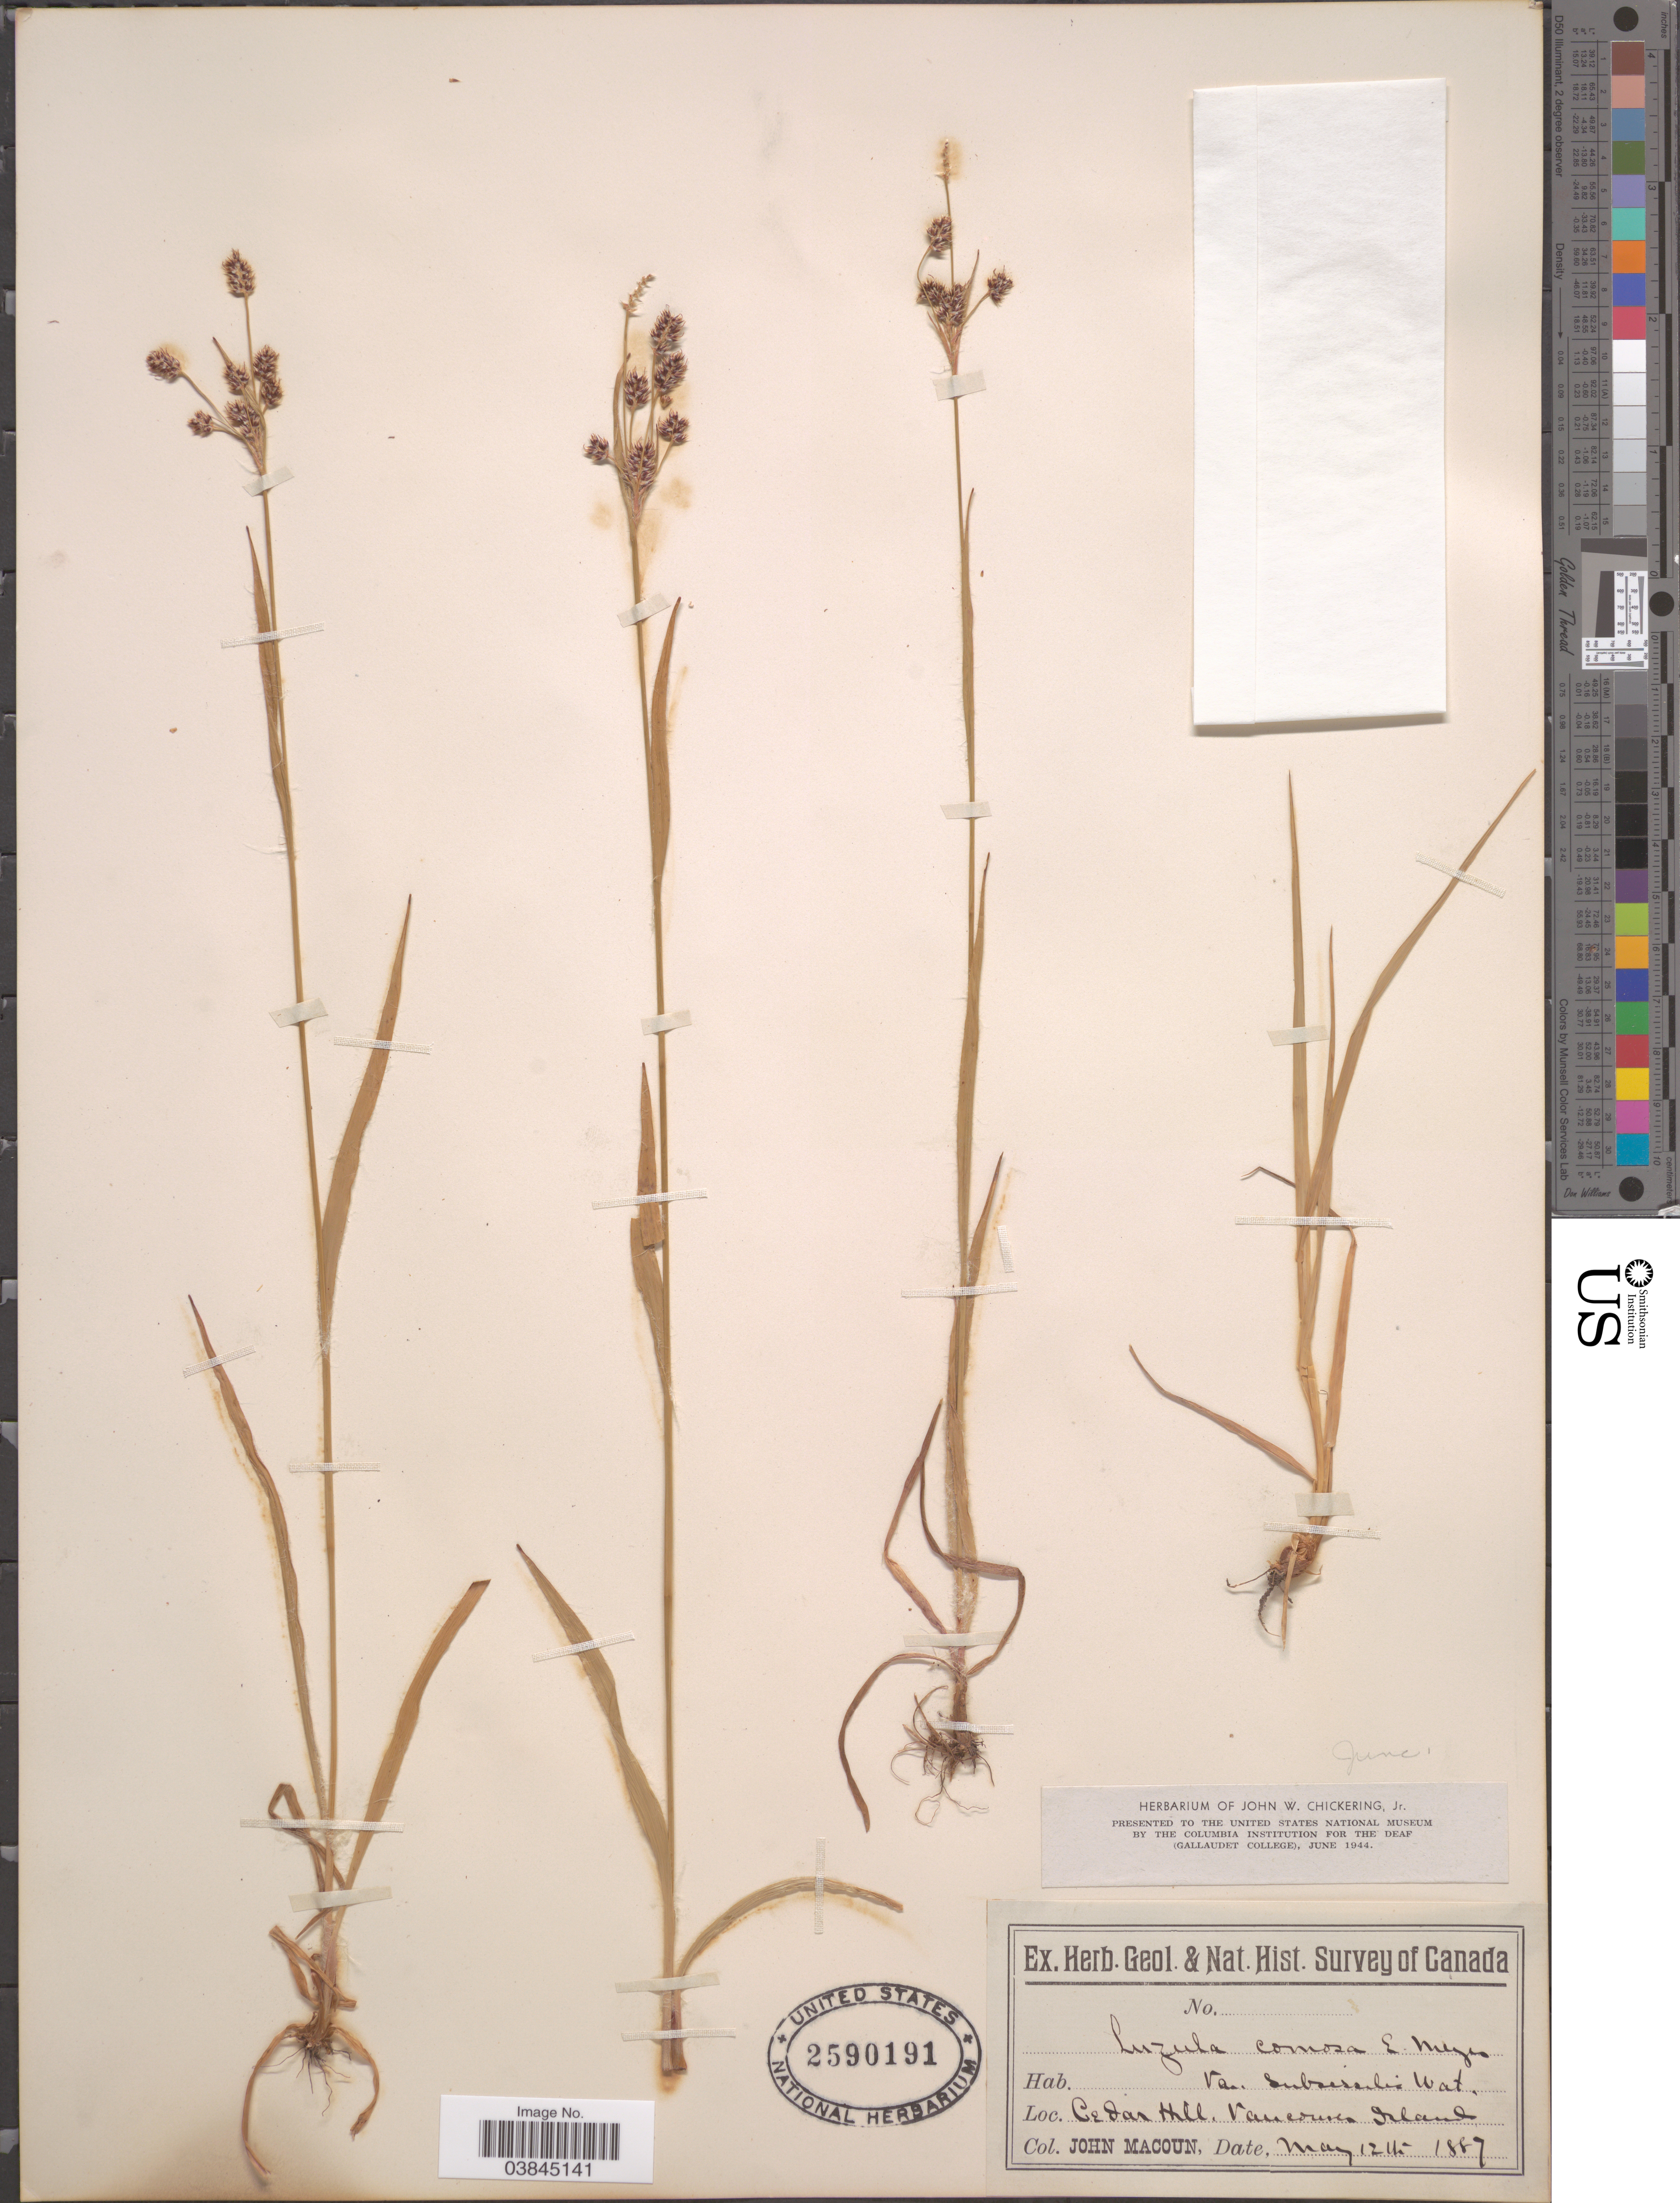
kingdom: Plantae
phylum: Tracheophyta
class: Liliopsida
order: Poales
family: Juncaceae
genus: Luzula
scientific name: Luzula campestris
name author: (L.) DC.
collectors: J. Macoun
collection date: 1887-05-12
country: Canada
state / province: British Columbia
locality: Cedar Hill. Vancouver Island.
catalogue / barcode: US 2590191